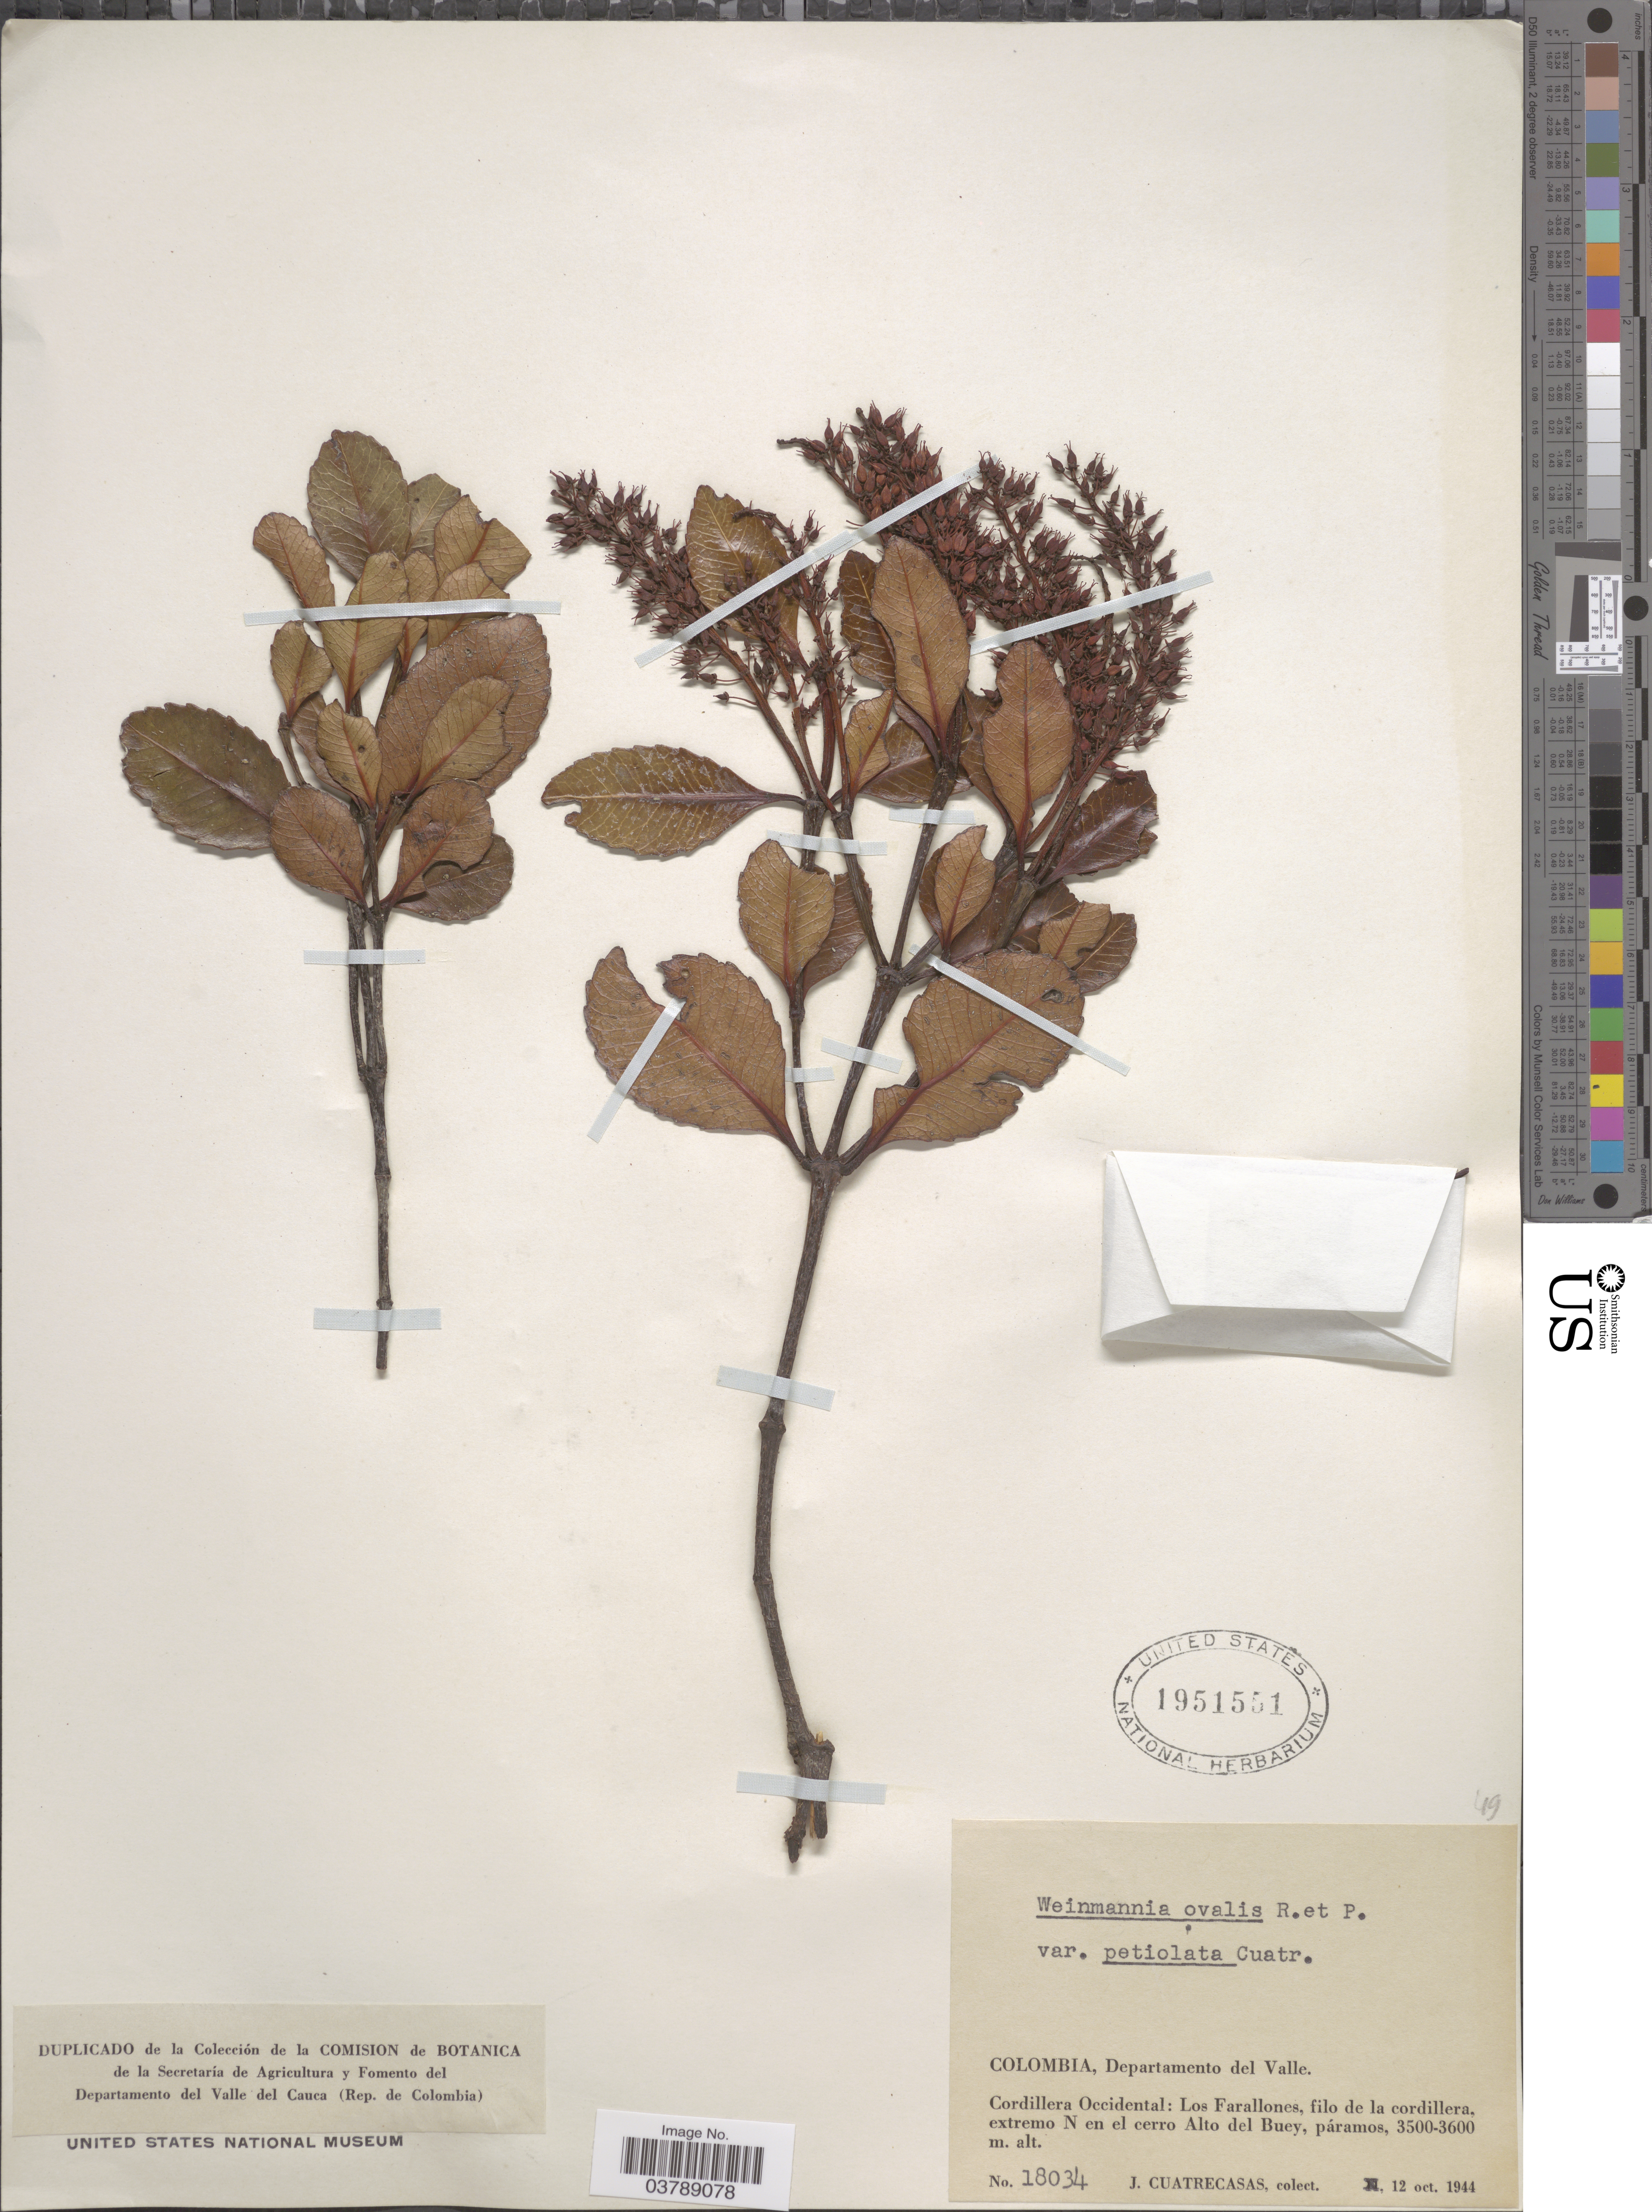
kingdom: Plantae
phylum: Tracheophyta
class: Magnoliopsida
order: Oxalidales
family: Cunoniaceae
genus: Weinmannia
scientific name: Weinmannia elliptica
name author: Kunth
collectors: J. Cuatrecasas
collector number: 18034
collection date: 1944-10-12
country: Colombia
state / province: Valle del Cauca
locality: Departamento del Valle. Cordillera Occidental: Los Farallones, filo de la cordillera, extremo N en el cerro Alto del Buey.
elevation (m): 3500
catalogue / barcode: US 1951551